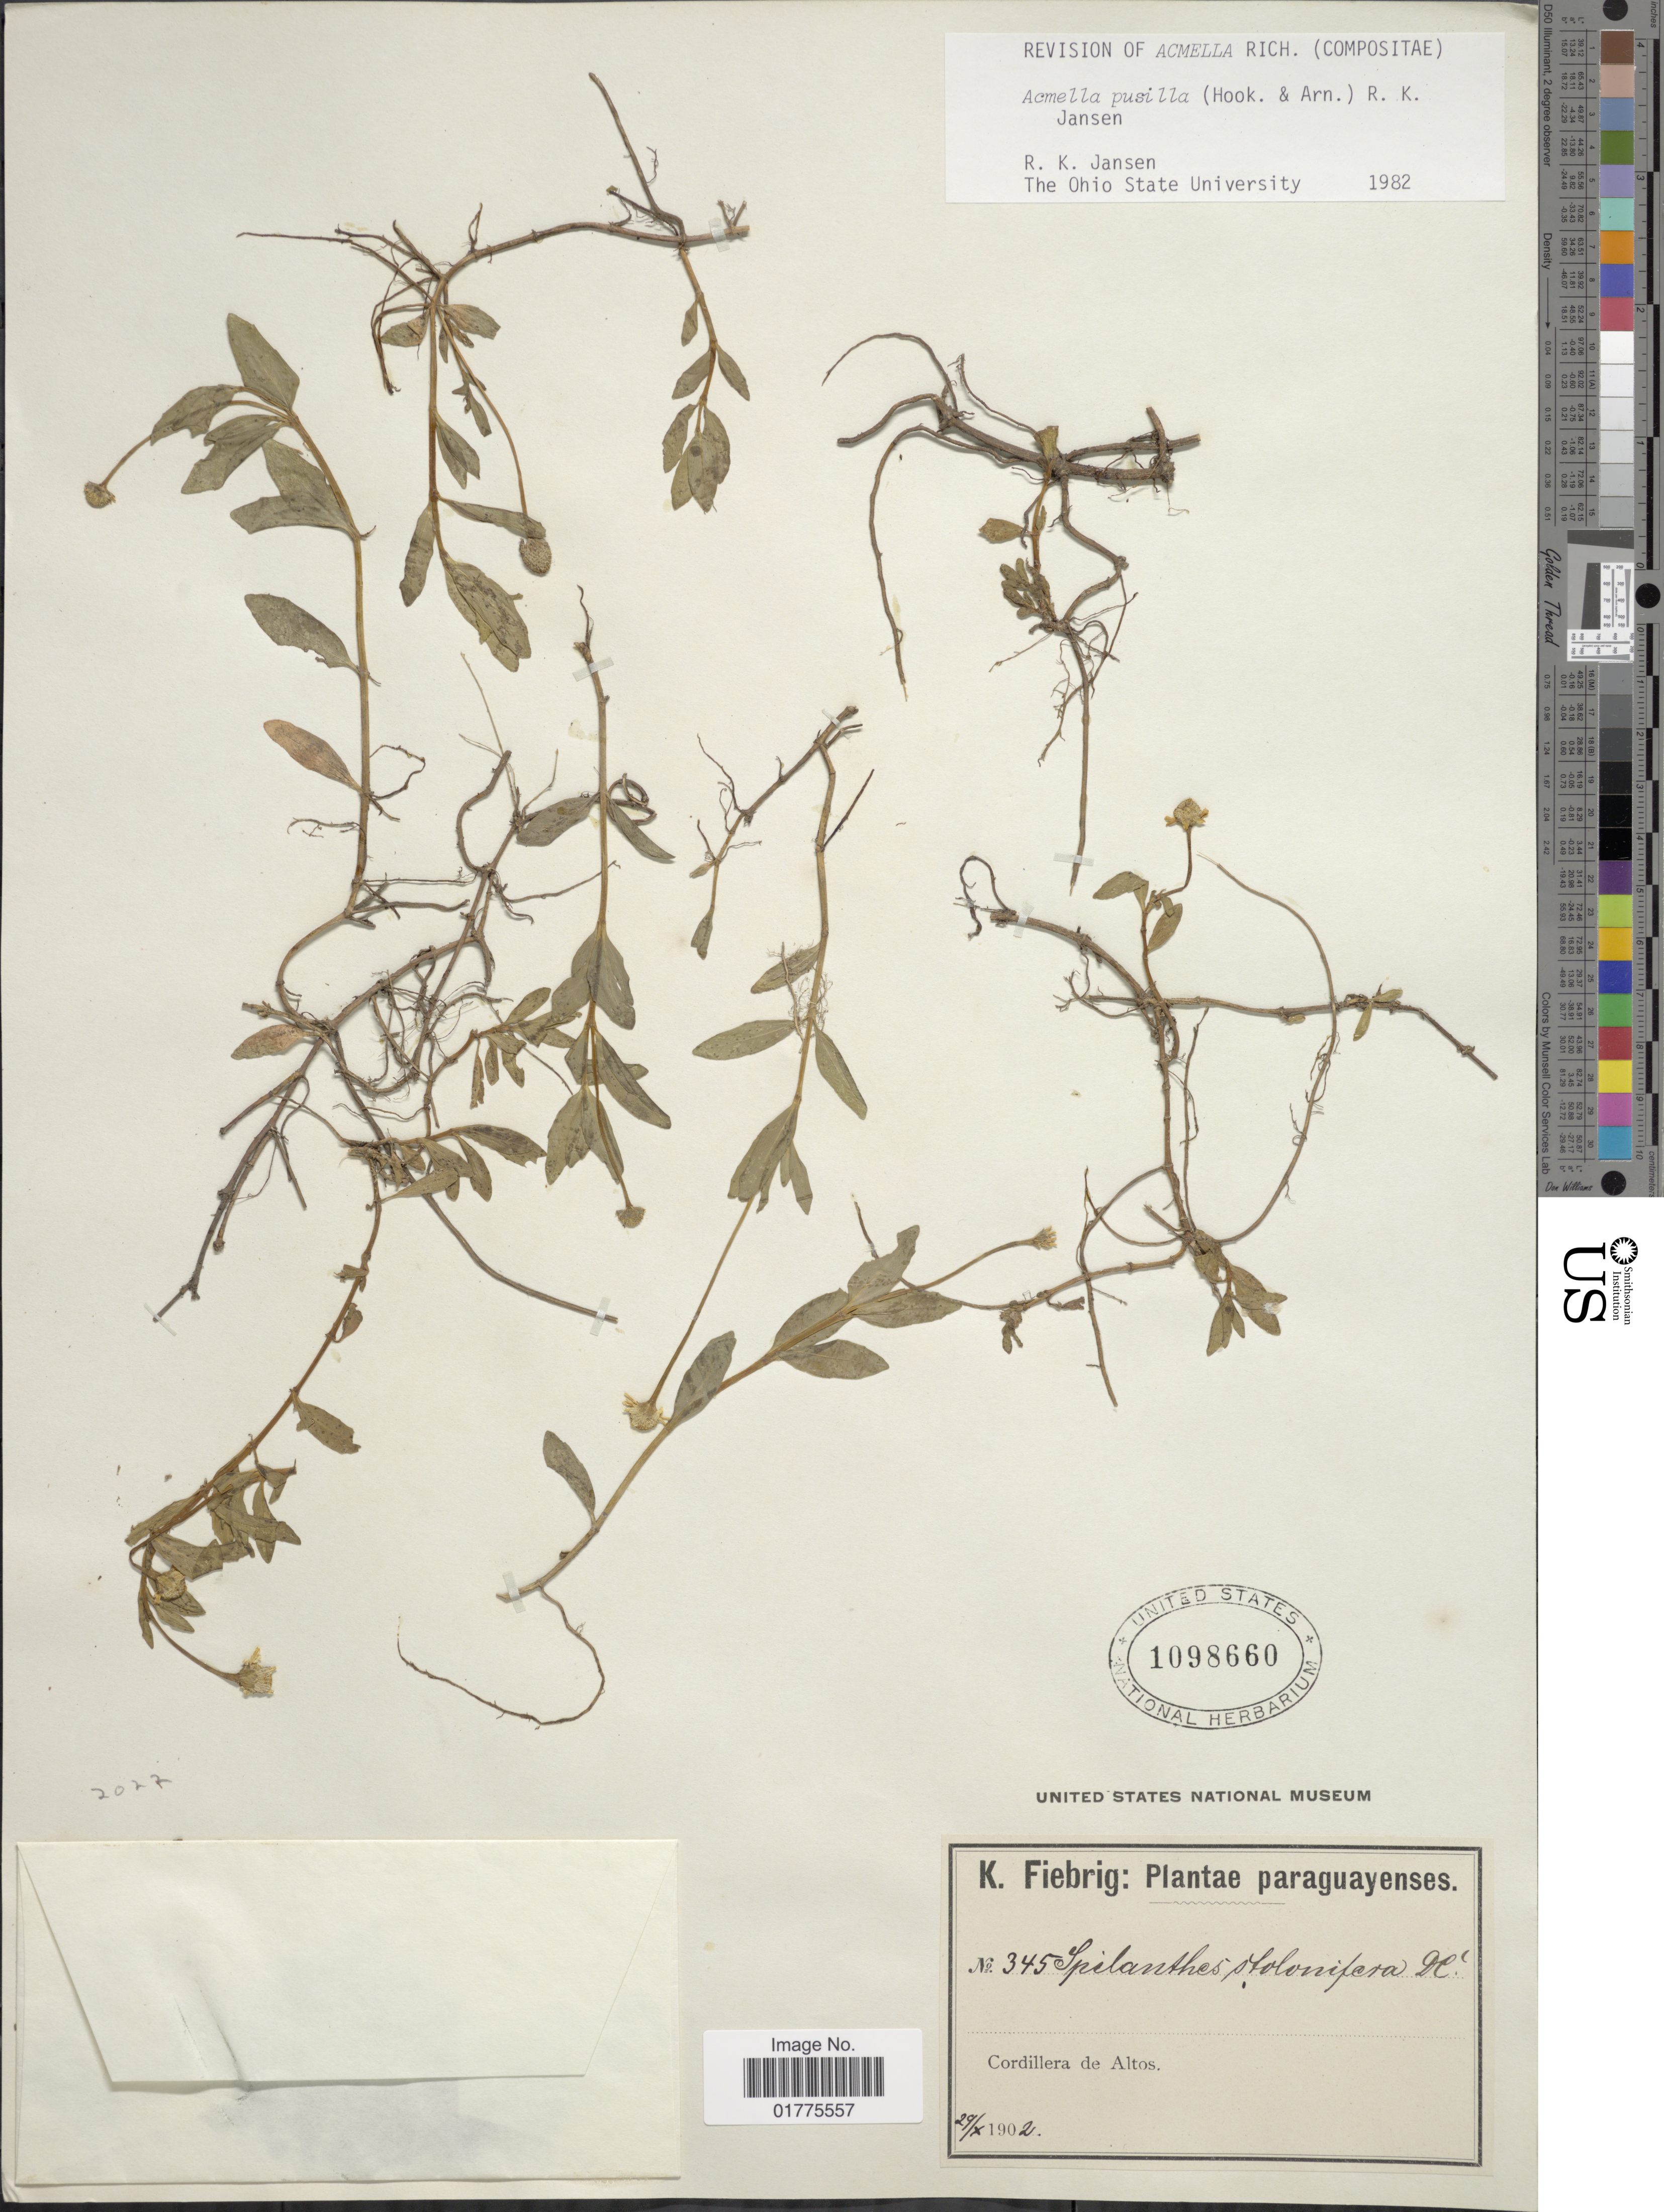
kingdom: Plantae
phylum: Tracheophyta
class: Magnoliopsida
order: Asterales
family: Asteraceae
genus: Acmella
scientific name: Acmella pusilla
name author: (Hook. & Arn.) R.K. Jansen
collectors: K. Fiebrig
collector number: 345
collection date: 1902-10-29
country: Paraguay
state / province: Cordillera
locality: Cordillera de Altos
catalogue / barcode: US 1098660